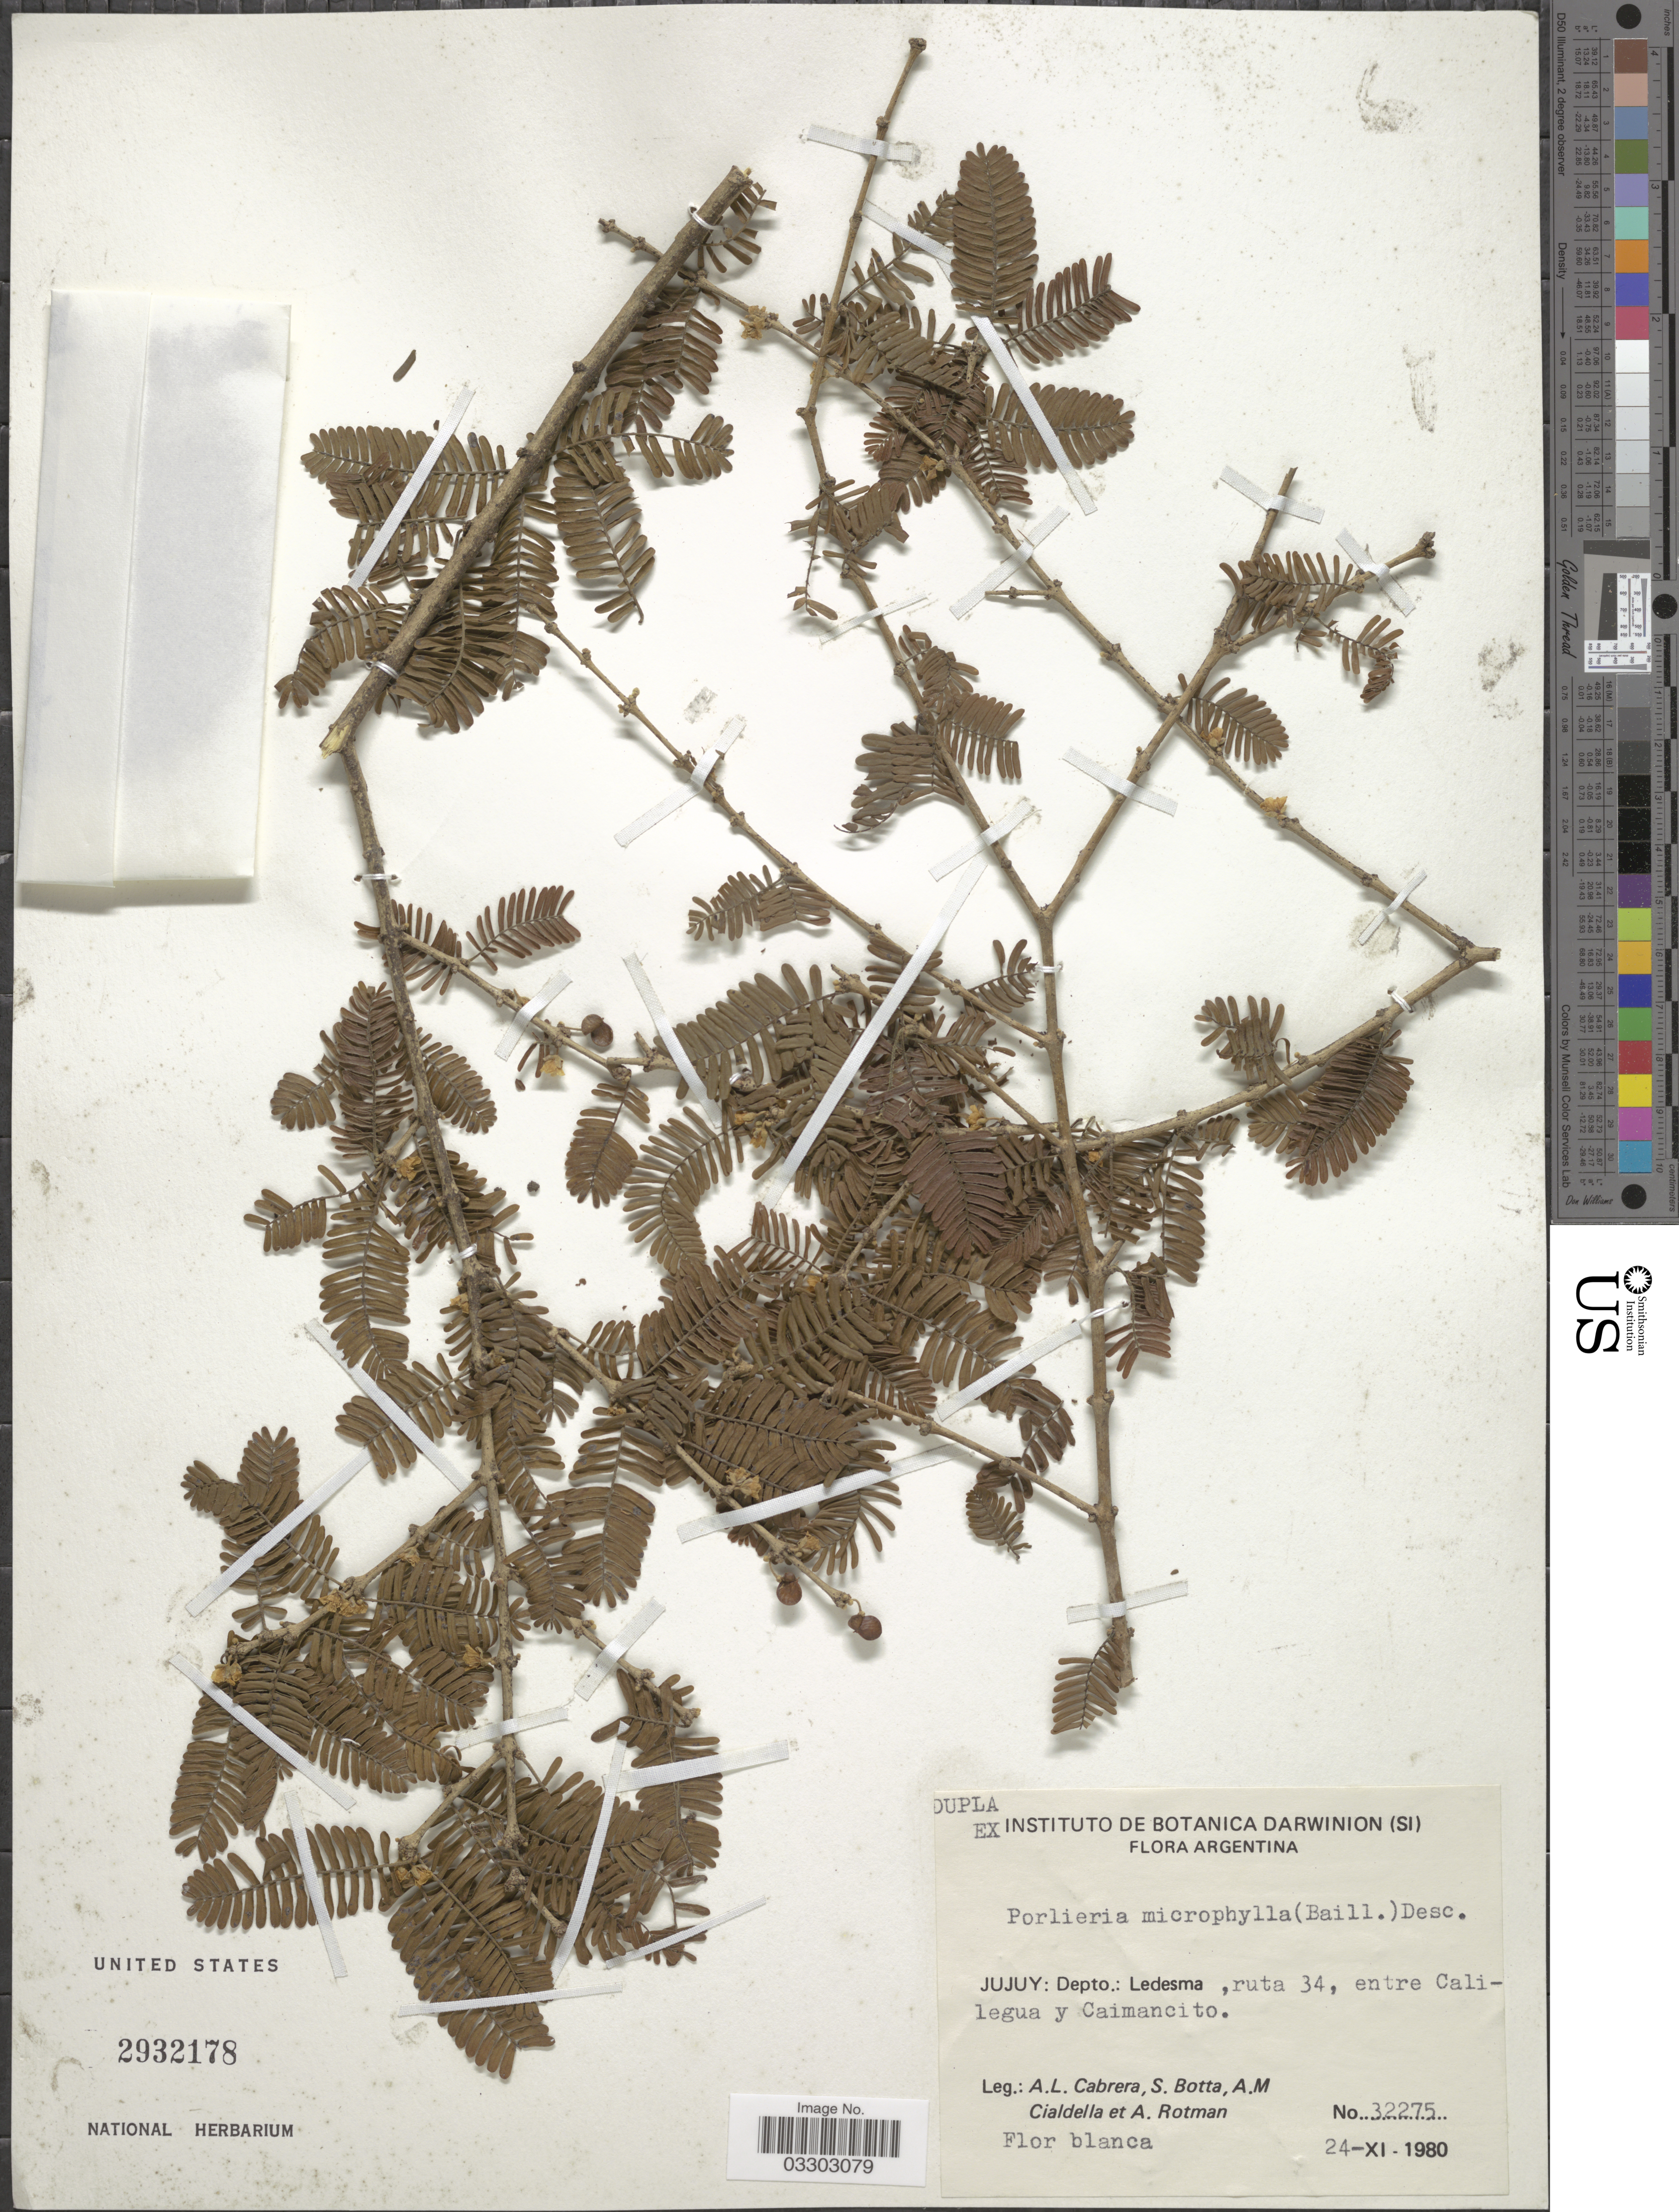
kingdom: Plantae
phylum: Tracheophyta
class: Magnoliopsida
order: Zygophyllales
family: Zygophyllaceae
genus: Porlieria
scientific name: Porlieria microphylla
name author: (Baill.) Descole et al.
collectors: A. L. Cabrera, S. Botta, A. Ciadella & A. D. Rotman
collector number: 32275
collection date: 1980-11-24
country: Argentina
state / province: Jujuy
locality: Depto.: Ledesma, ruta 34, entre Calilegua y Caimancito.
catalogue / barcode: US 2932178